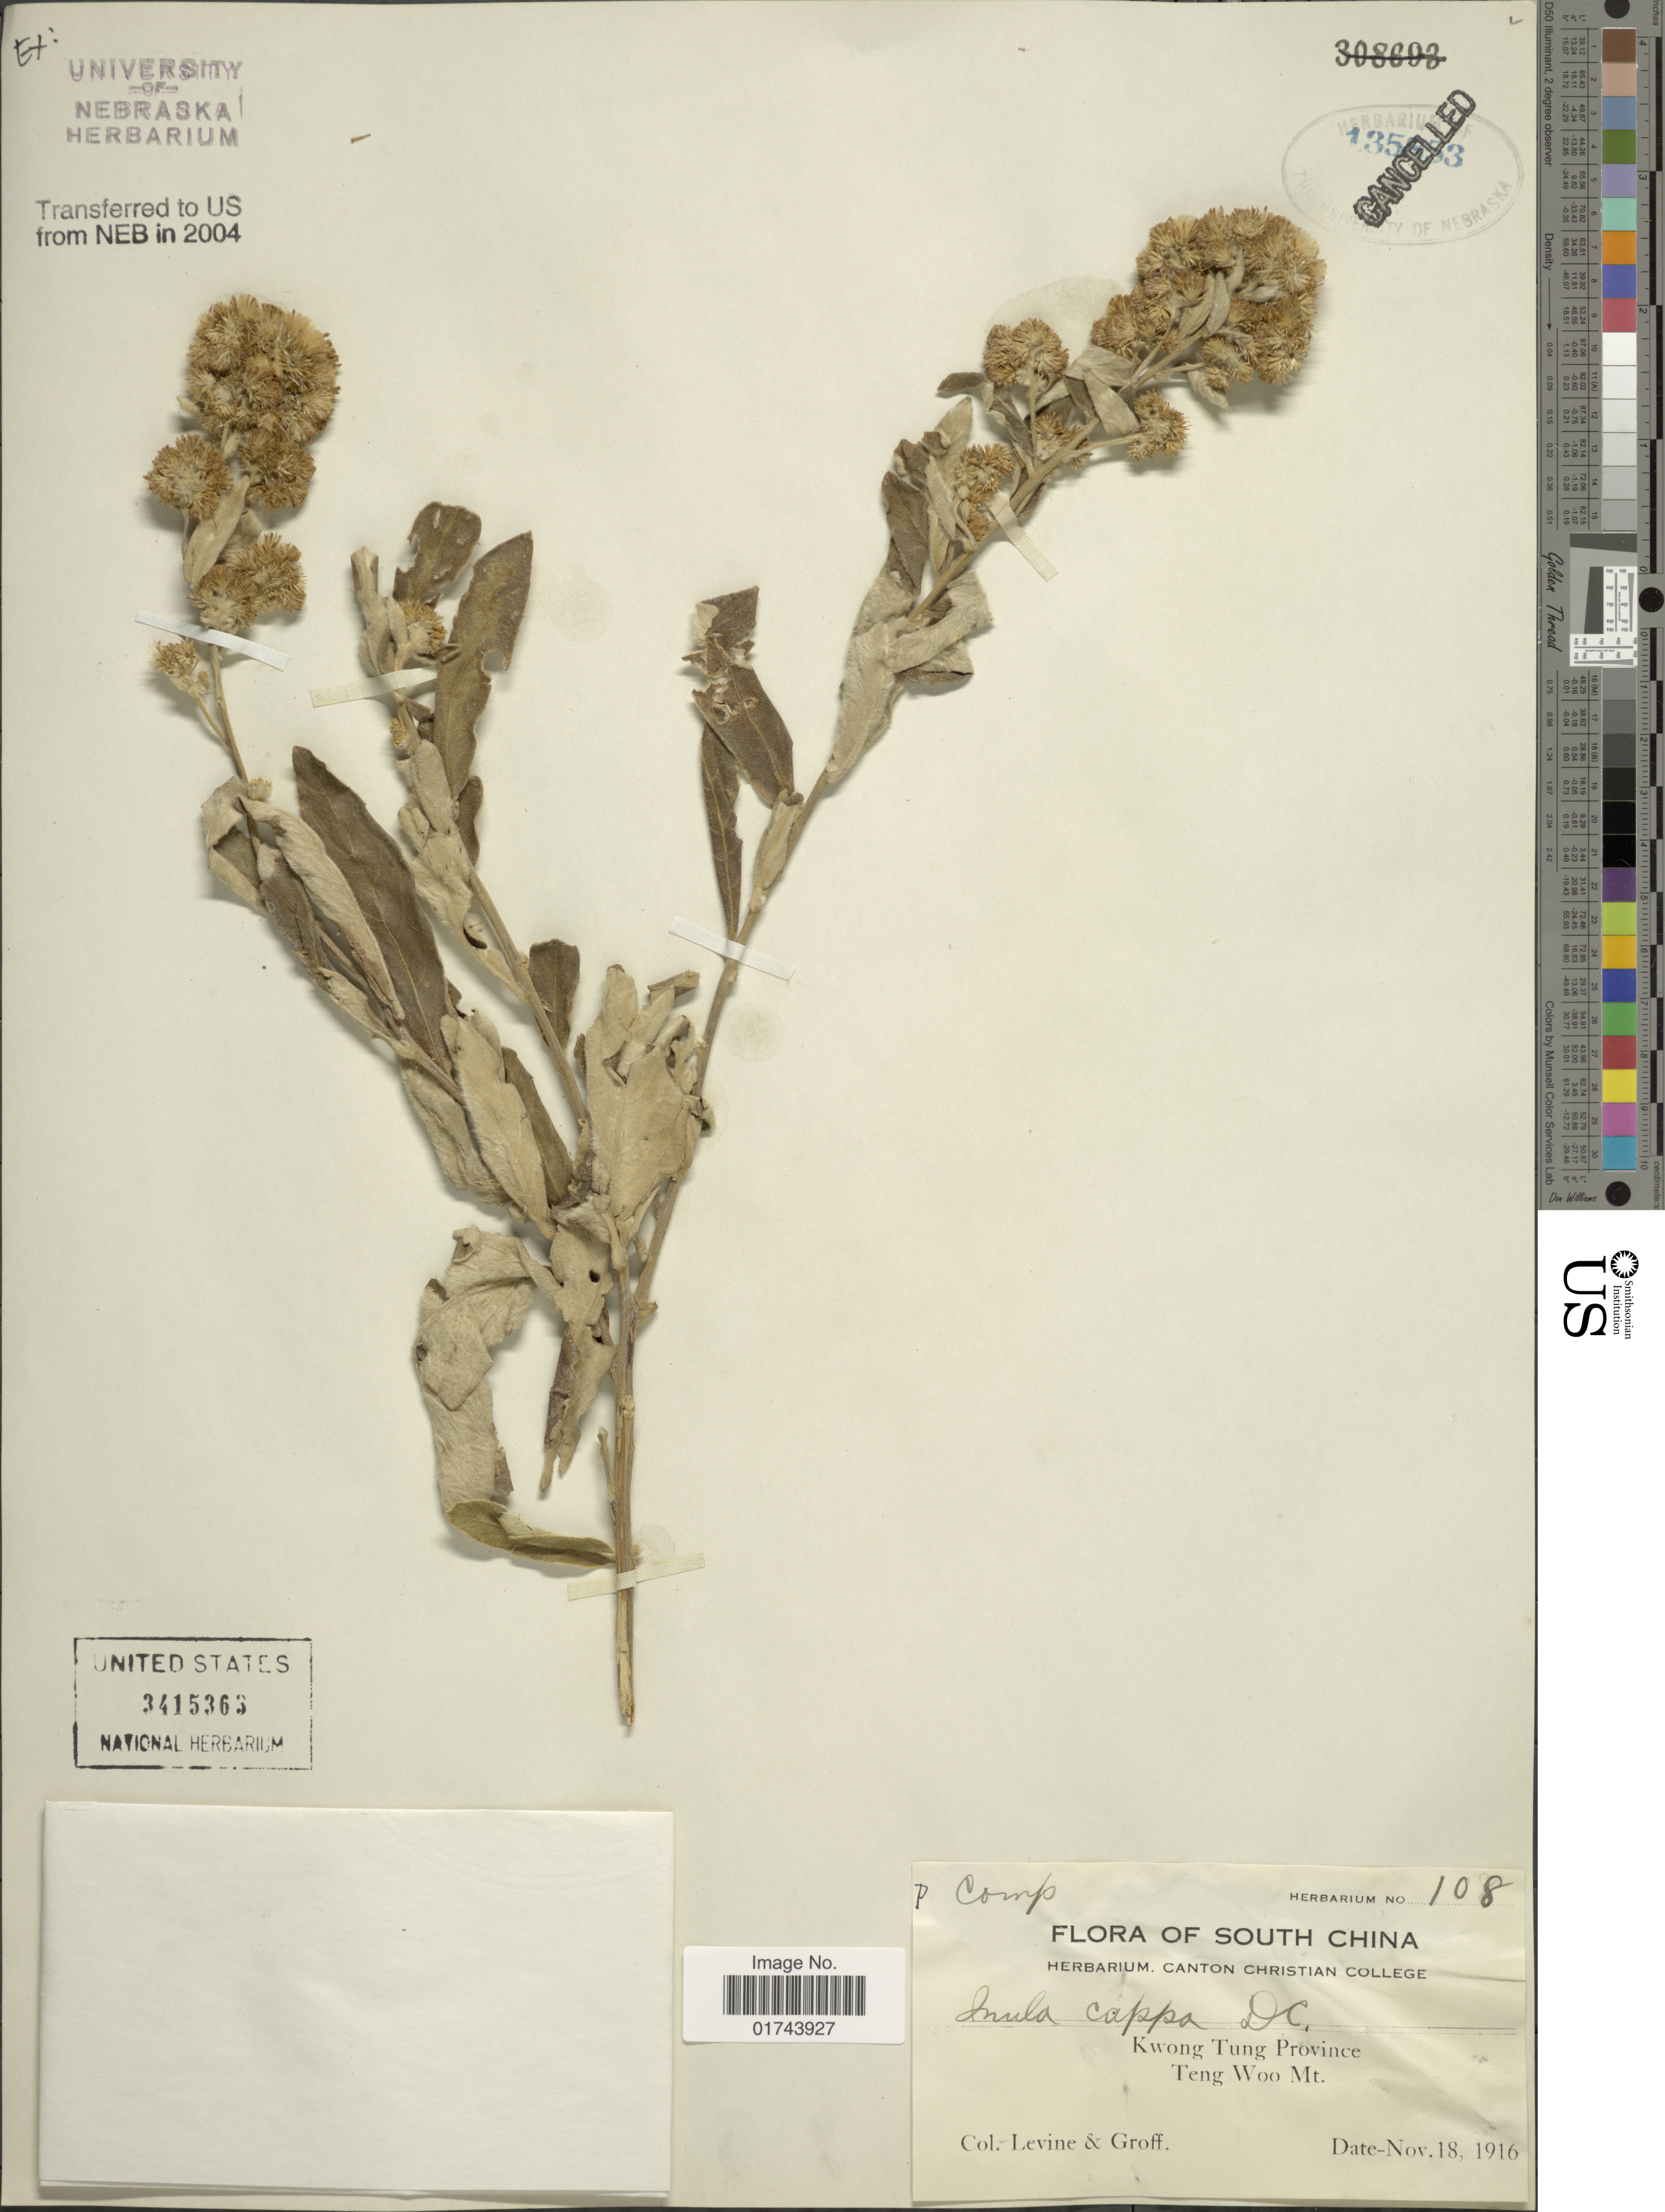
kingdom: Plantae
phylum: Tracheophyta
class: Magnoliopsida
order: Asterales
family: Asteraceae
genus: Inula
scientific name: Inula cappa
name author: (Buch.-Ham. ex D. Don) DC.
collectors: -. Levine & -- Groff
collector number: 108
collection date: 1916-11-18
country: China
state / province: Guangdong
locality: South China, Kwong Tung Province, Teng Woo Mt.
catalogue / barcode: US 3415363